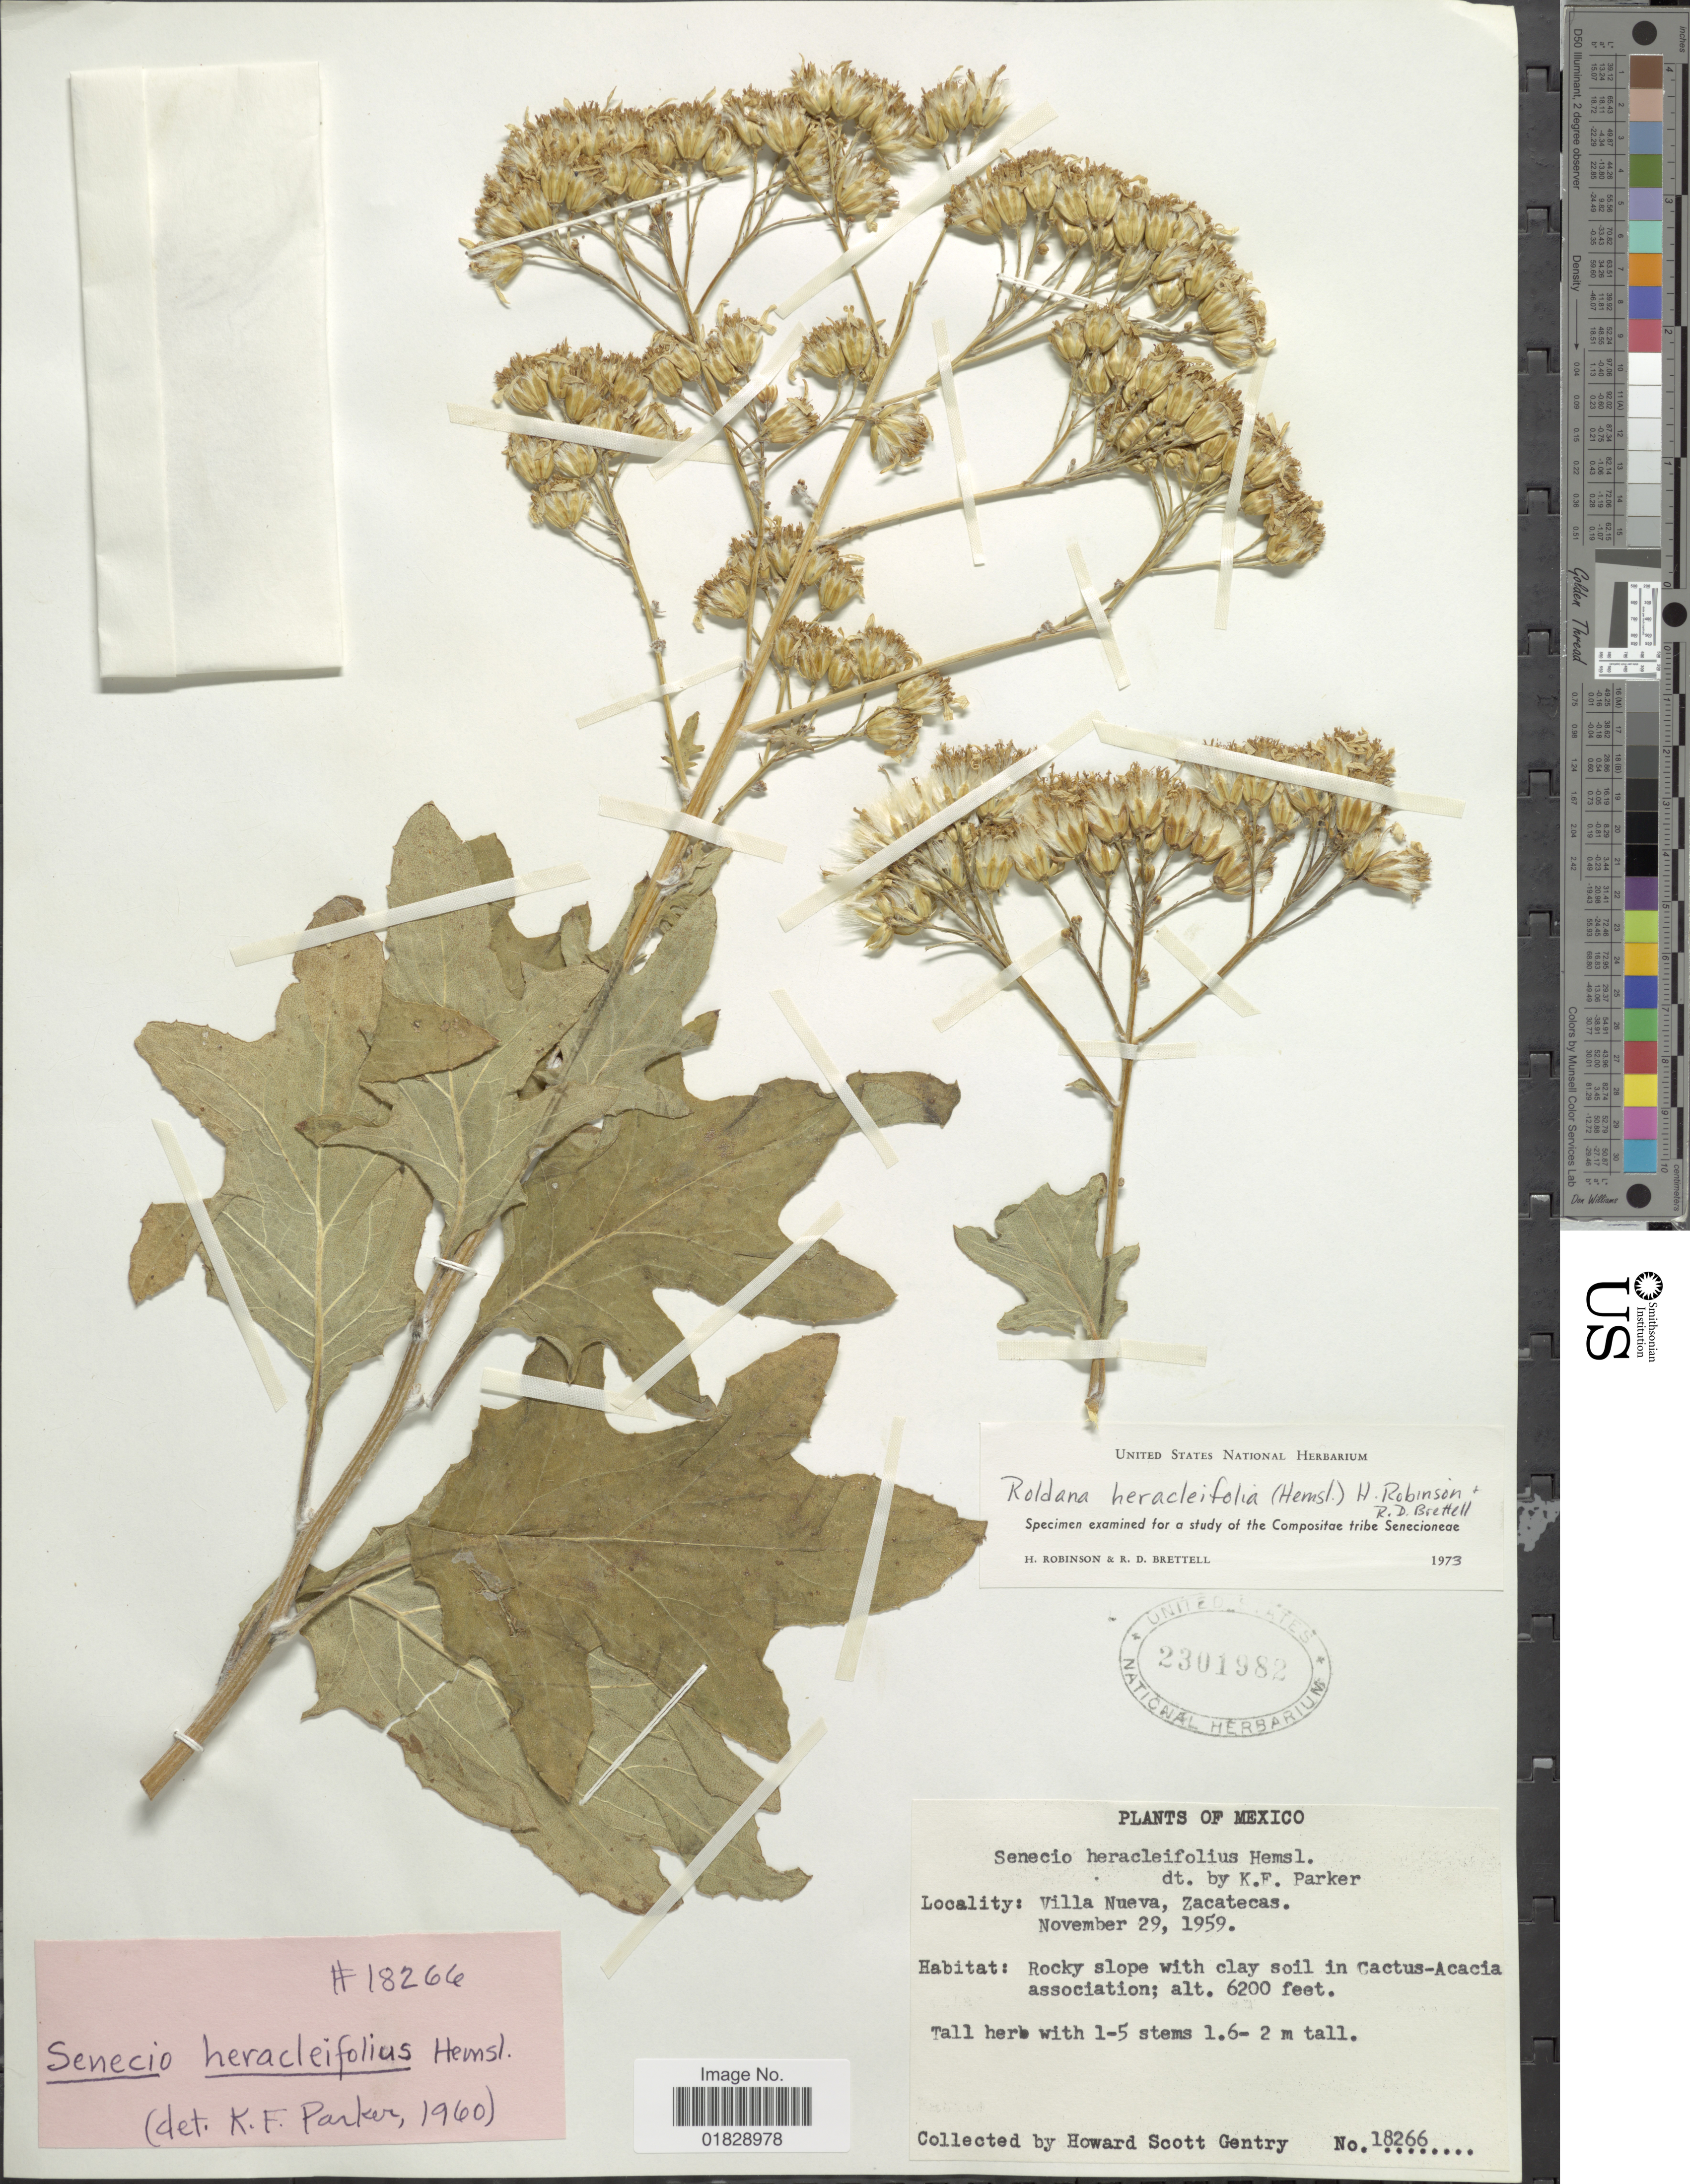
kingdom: Plantae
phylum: Tracheophyta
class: Magnoliopsida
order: Asterales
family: Asteraceae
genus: Roldana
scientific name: Roldana heracleifolia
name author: (Hemsl.) H. Rob. & Brettell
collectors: H. S. Gentry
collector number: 18266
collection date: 1959-11-29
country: Mexico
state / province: Zacatecas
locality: Villa Nueva, Zacatecas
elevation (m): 1890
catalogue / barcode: US 2301982